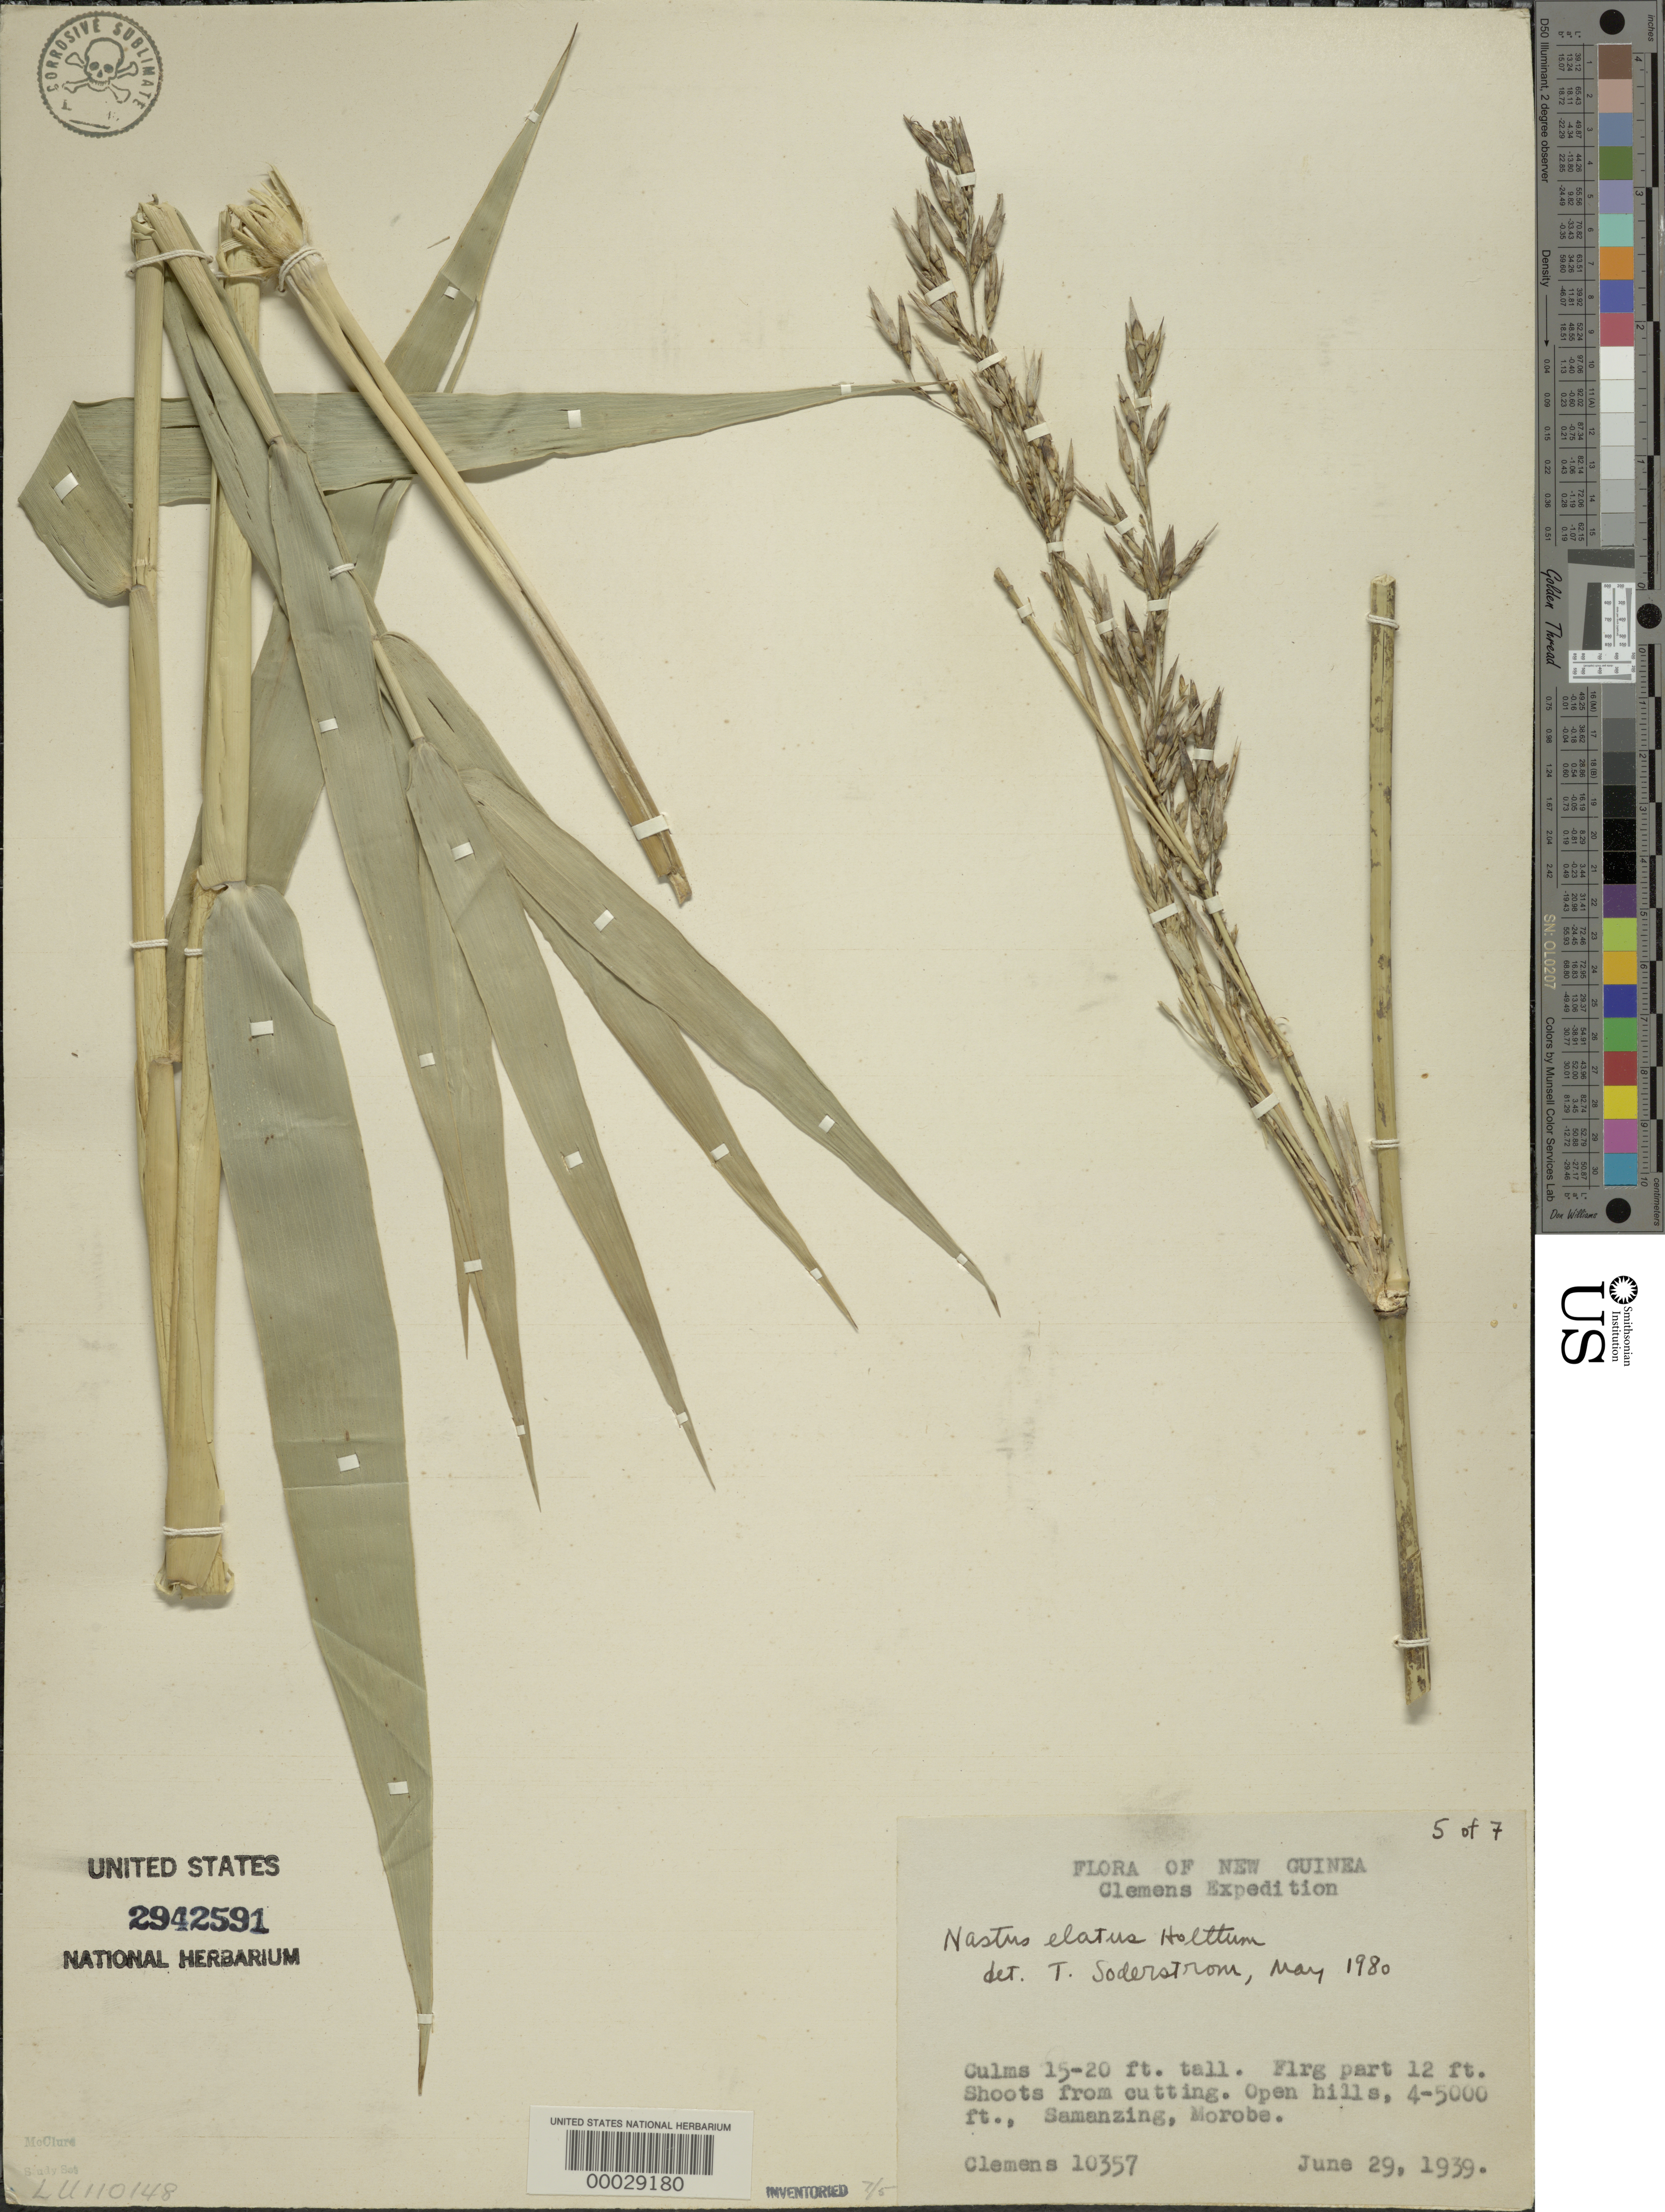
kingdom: Plantae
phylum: Tracheophyta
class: Liliopsida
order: Poales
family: Poaceae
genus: Nastus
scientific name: Nastus elatus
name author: Holttum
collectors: -. Clemens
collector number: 10357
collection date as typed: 29 Jun 1939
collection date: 1939-06-29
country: Papua New Guinea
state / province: Morobe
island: New Guinea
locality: Samanzing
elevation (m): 1220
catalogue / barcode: US 2942591